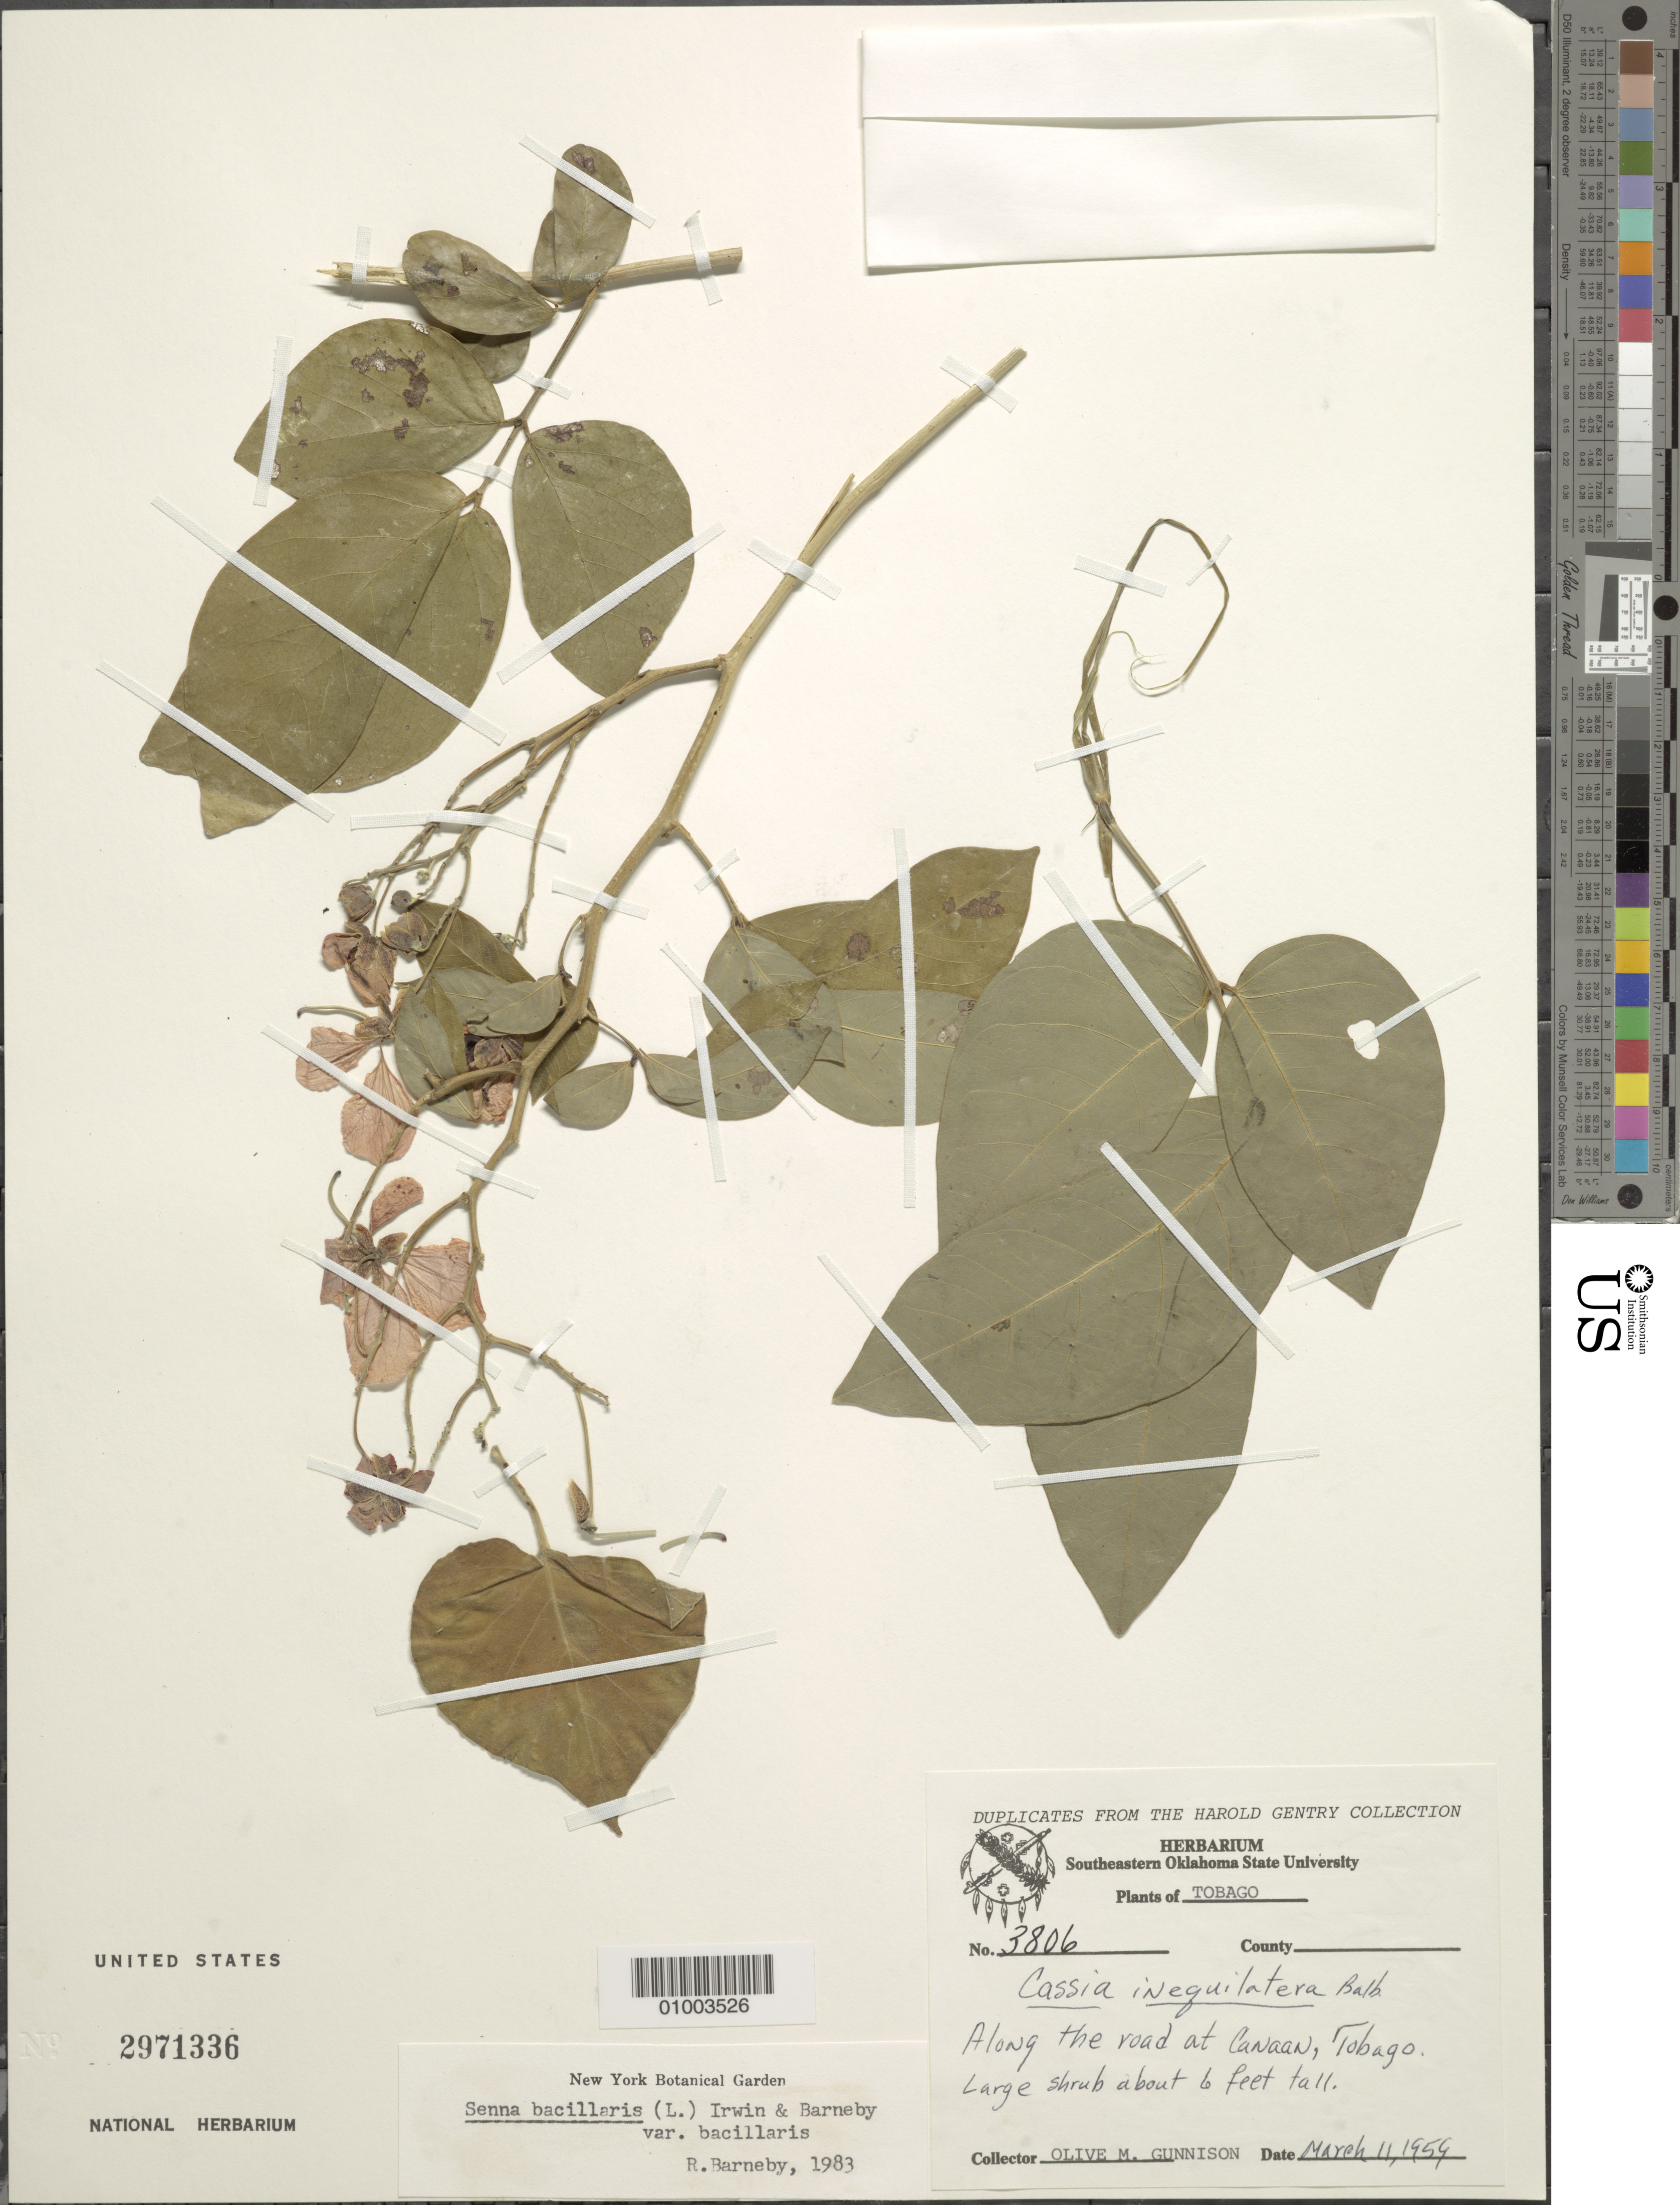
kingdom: Plantae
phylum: Tracheophyta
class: Magnoliopsida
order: Fabales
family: Fabaceae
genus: Senna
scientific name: Senna bacillaris var. bacillaris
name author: (L. f.) H.S. Irwin & Barneby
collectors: Gunnison, O. M.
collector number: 3806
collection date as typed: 11 Mar 1959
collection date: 1959-03-11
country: Trinidad and Tobago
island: Tobago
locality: Along the road at canaan, tobago. Large shrub about 6 feet tall.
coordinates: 0 N, 0 E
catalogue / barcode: US 2971336